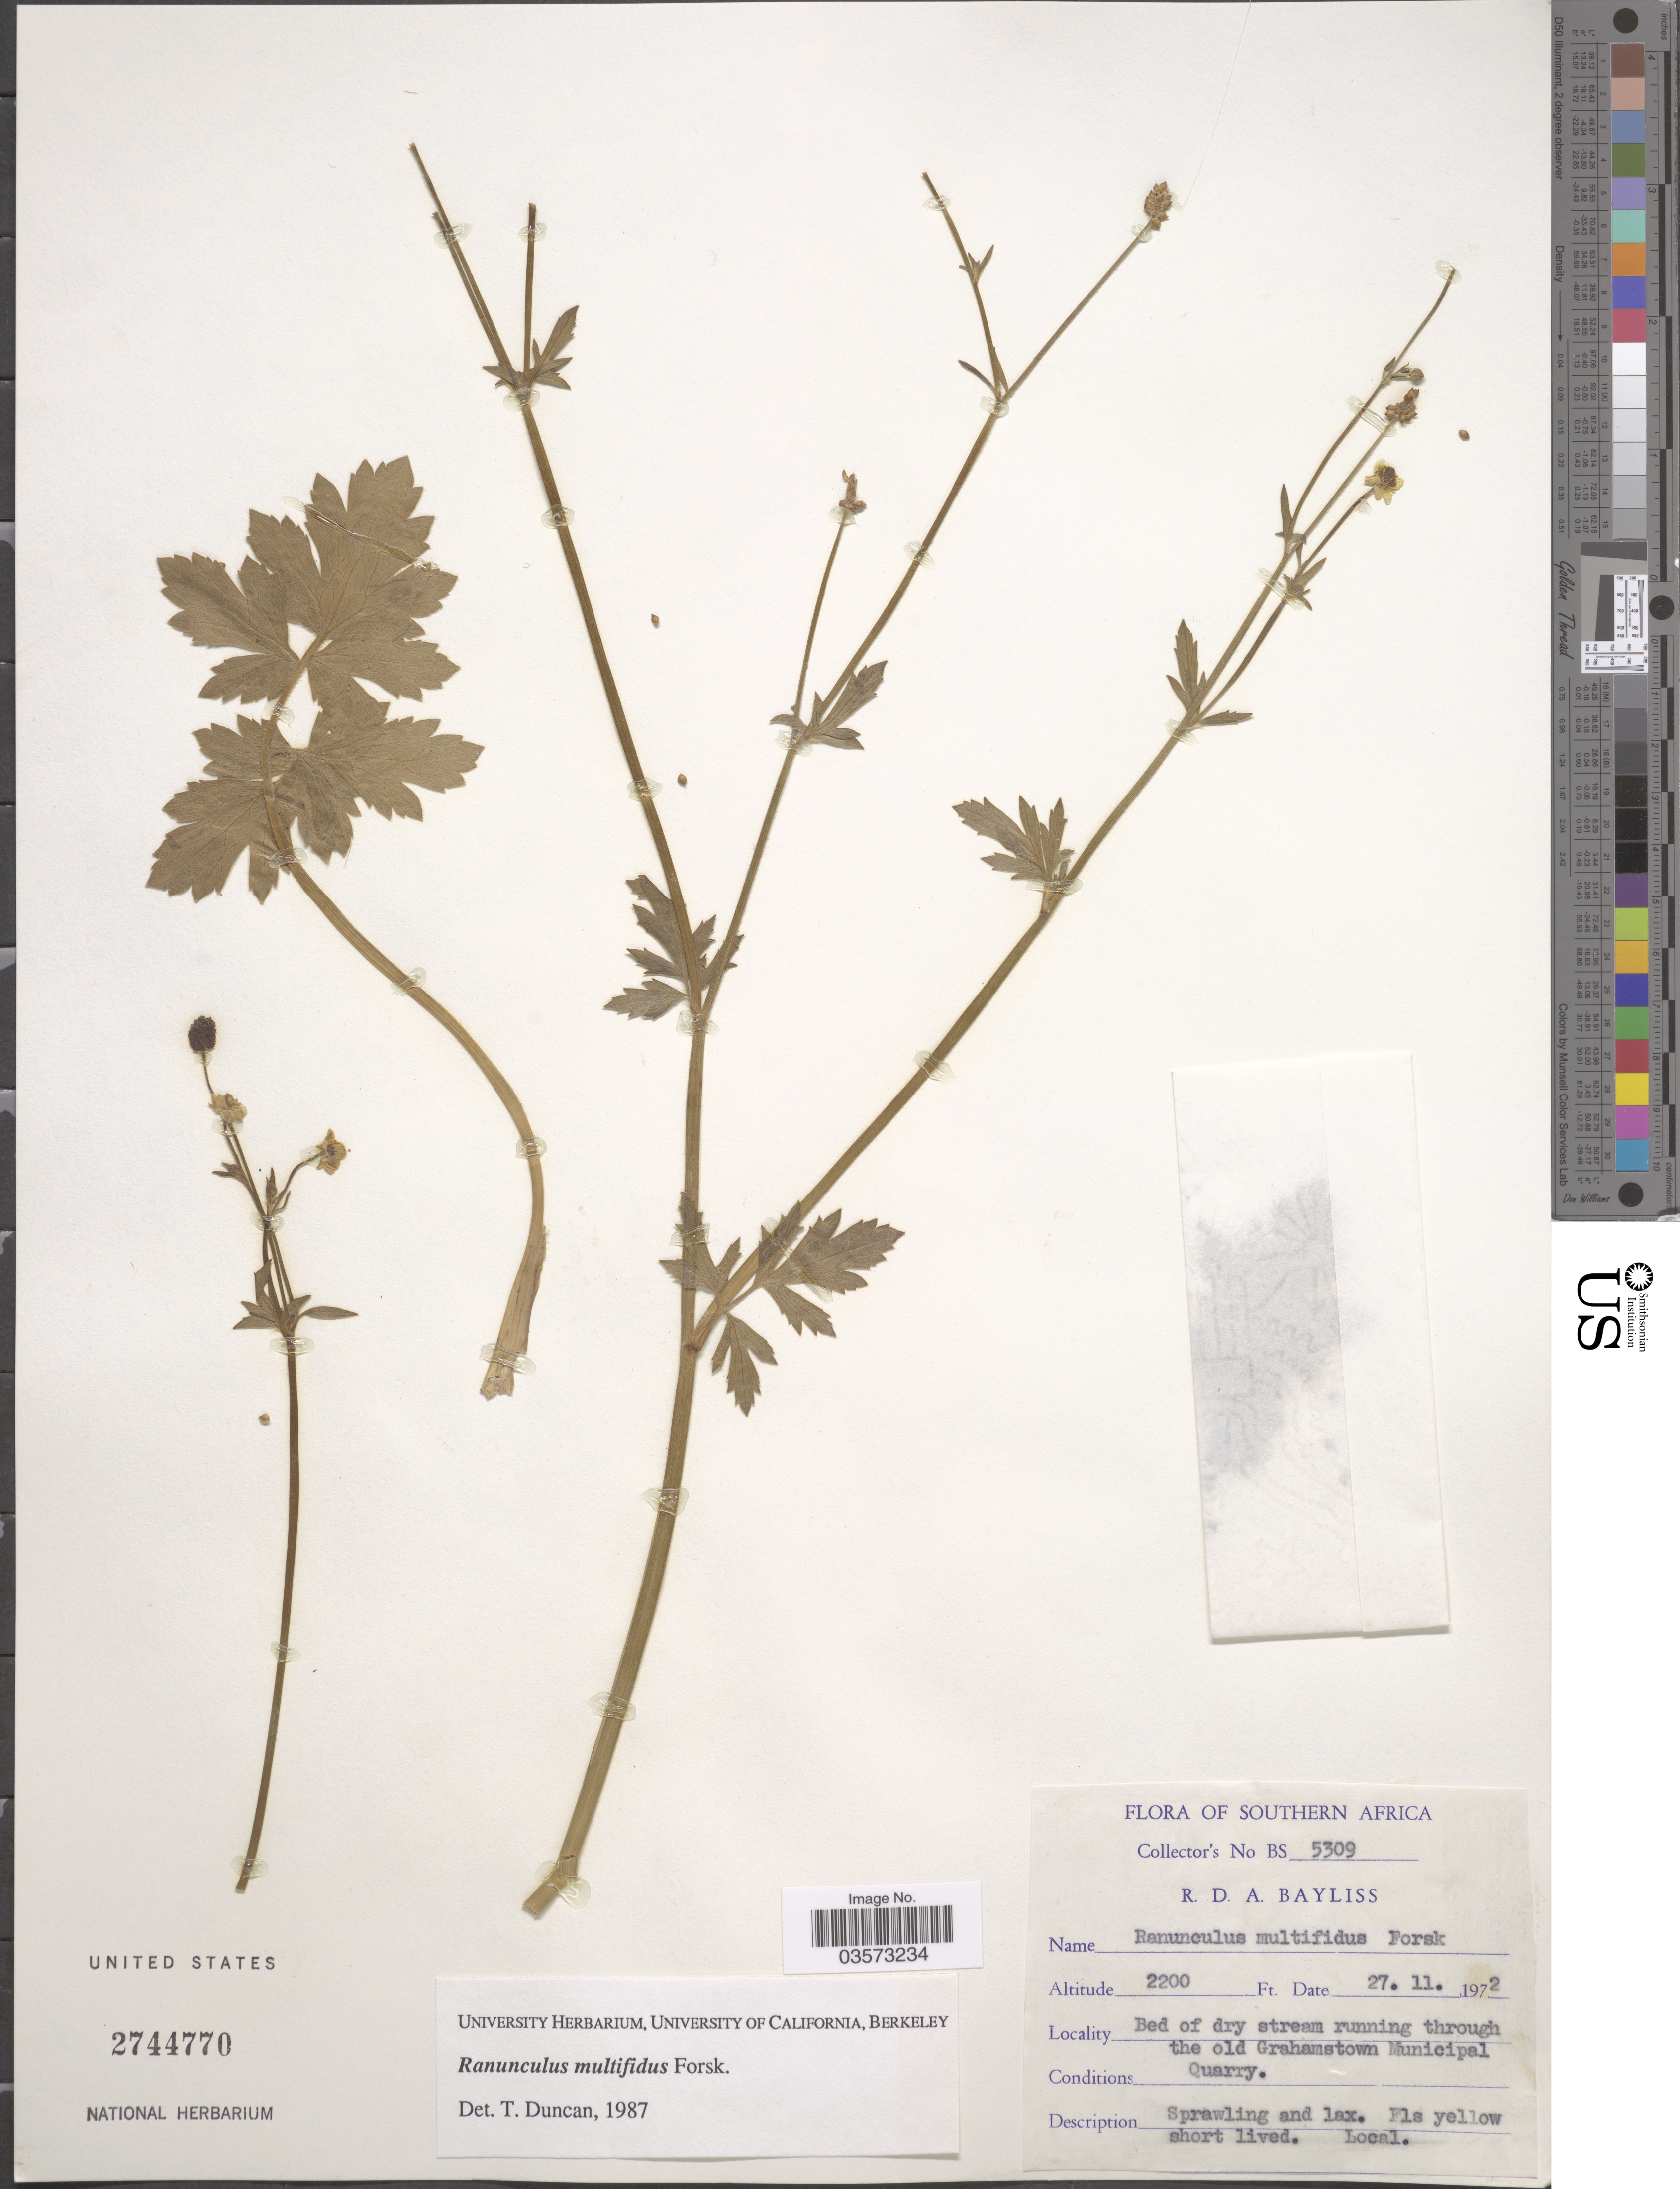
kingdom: Plantae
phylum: Tracheophyta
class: Magnoliopsida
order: Ranunculales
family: Ranunculaceae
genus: Ranunculus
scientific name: Ranunculus multifidus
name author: Forssk.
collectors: R. Bayliss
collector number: BS5309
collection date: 1972-11-27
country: South Africa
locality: Southern Africa. Bed of dry stream running through the old Grahamstown Municipal.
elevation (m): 671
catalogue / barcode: US 2744770